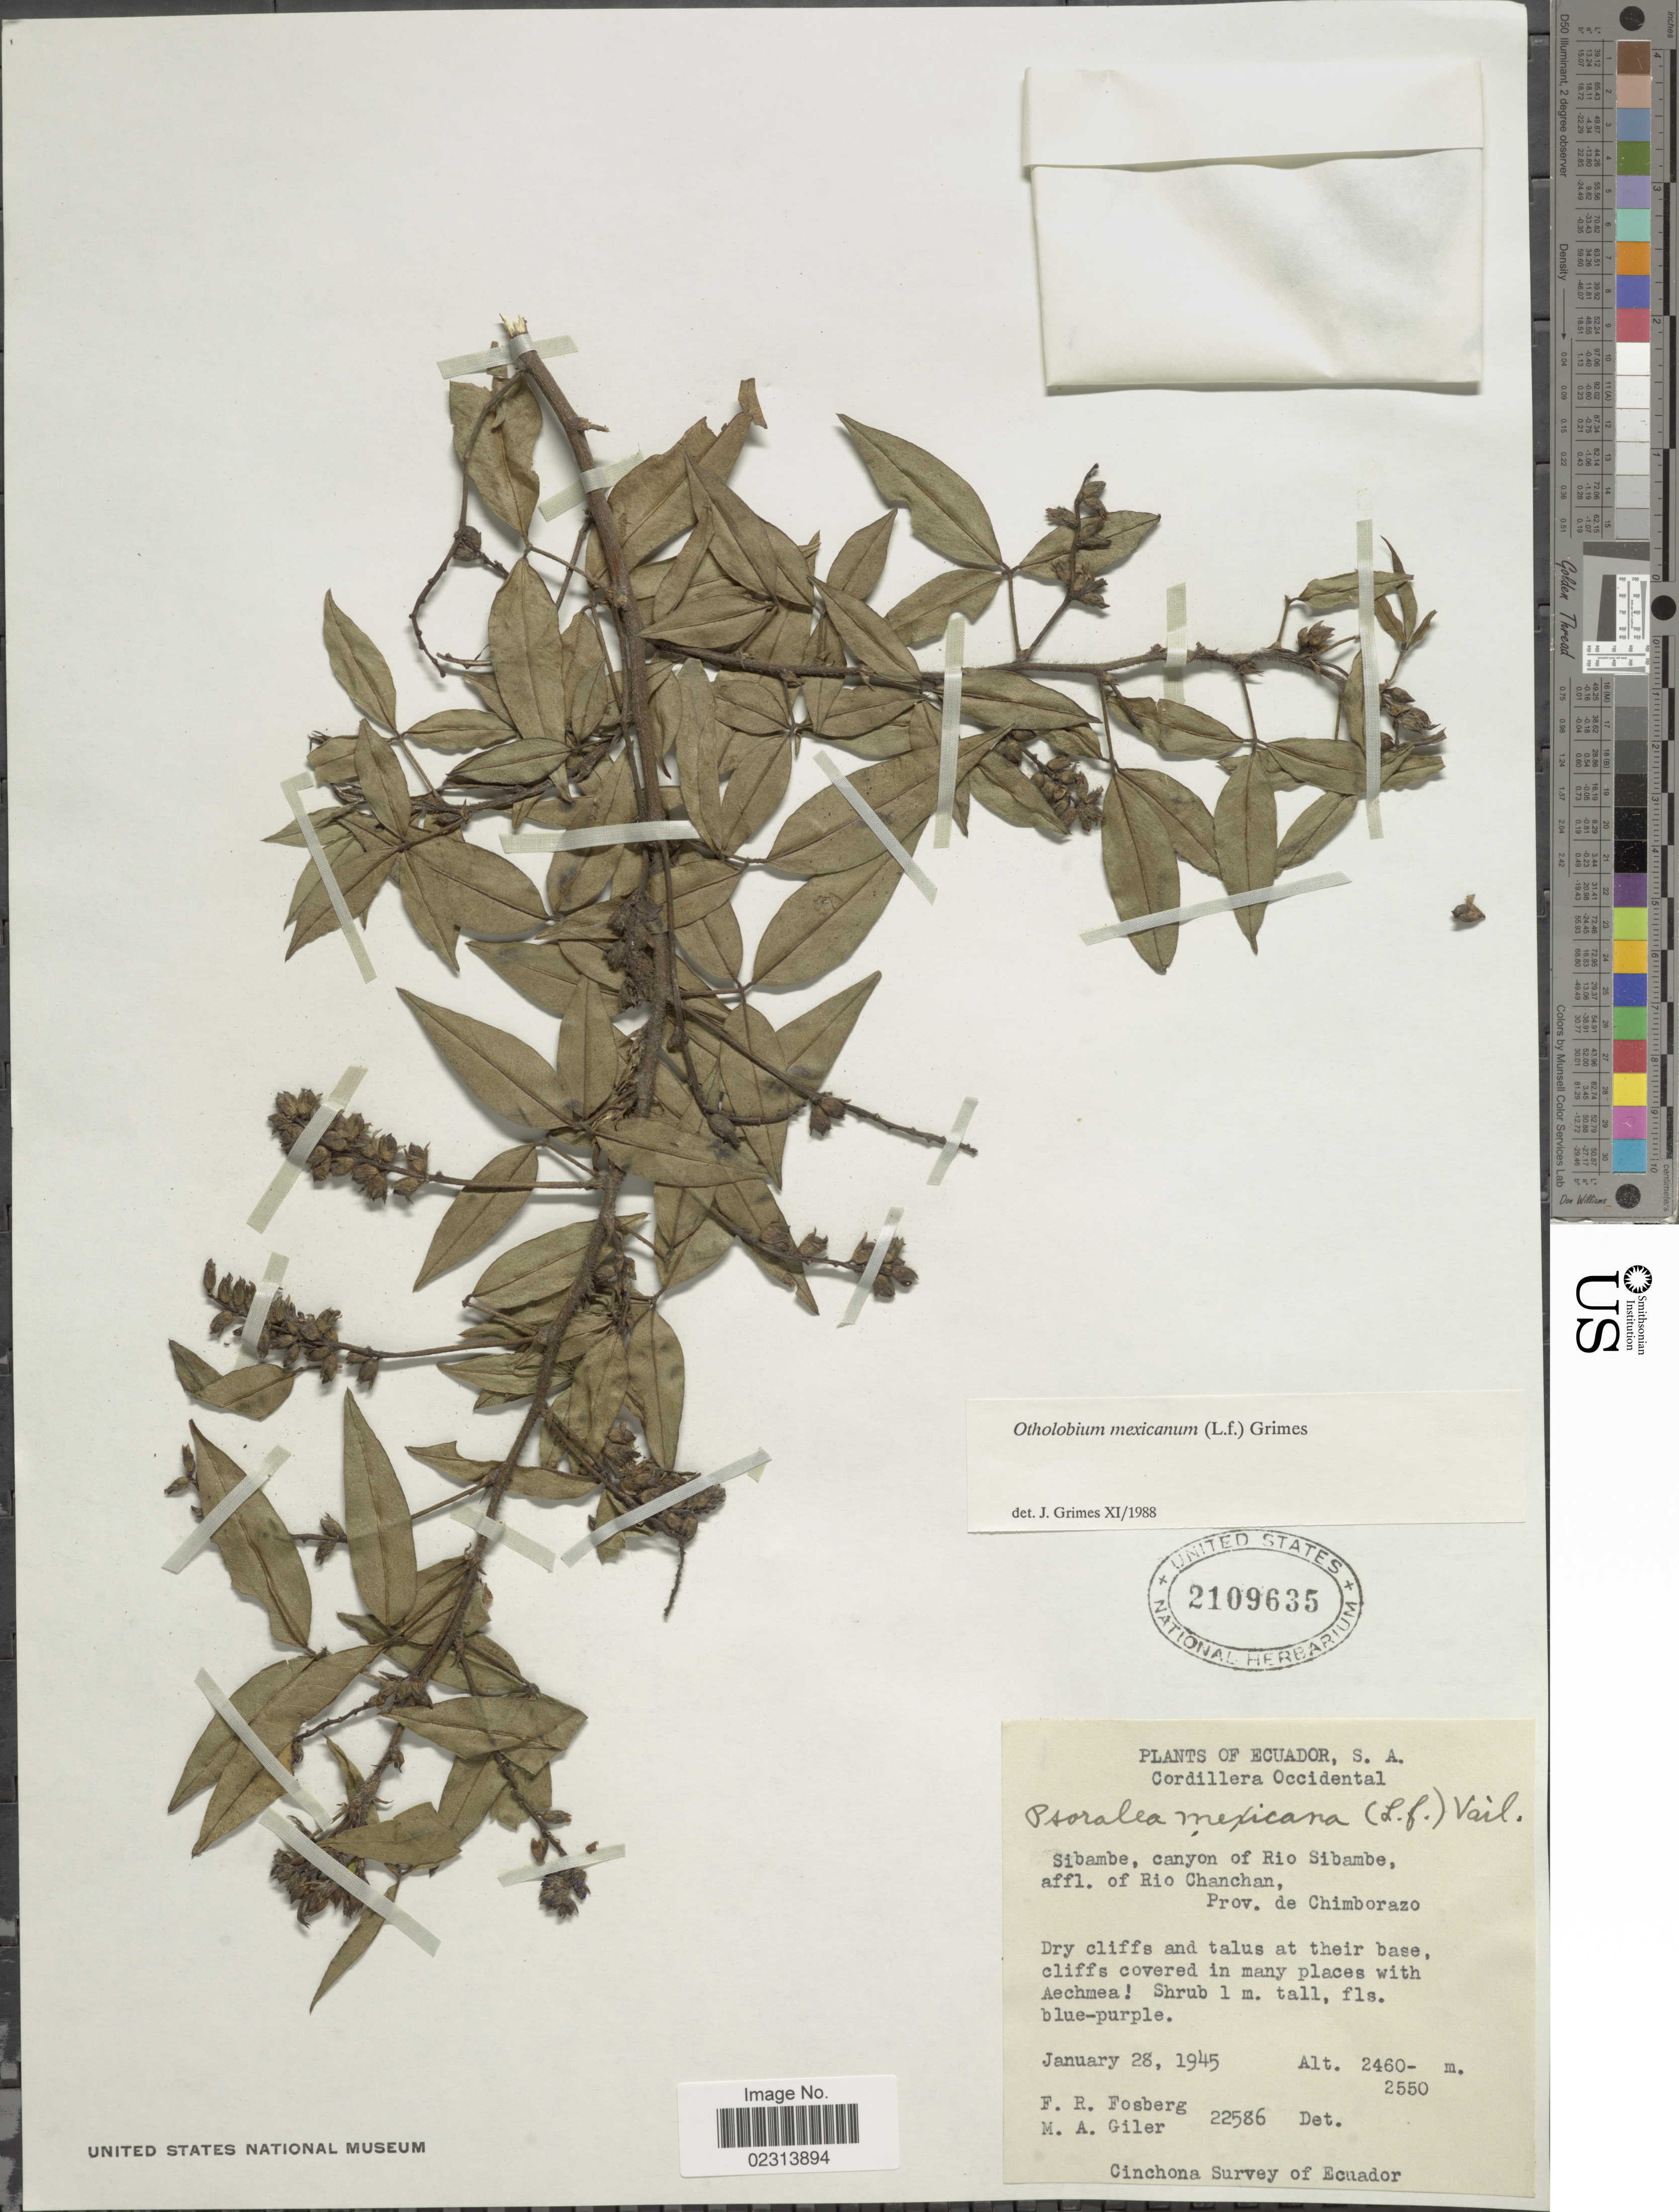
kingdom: Plantae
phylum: Tracheophyta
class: Magnoliopsida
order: Fabales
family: Fabaceae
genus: Otholobium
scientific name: Otholobium mexicanum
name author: (L. f.) J.W. Grimes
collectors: F. R. Fosberg & M. Giler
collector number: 22586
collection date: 1945-01-28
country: Ecuador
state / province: Chimborazo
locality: Cordillera Occidental, Sibambe, canyon of Rio Sibambe, affl. of Rio Chanchan, Prov. de Chimborazo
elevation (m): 2460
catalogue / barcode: US 2109635